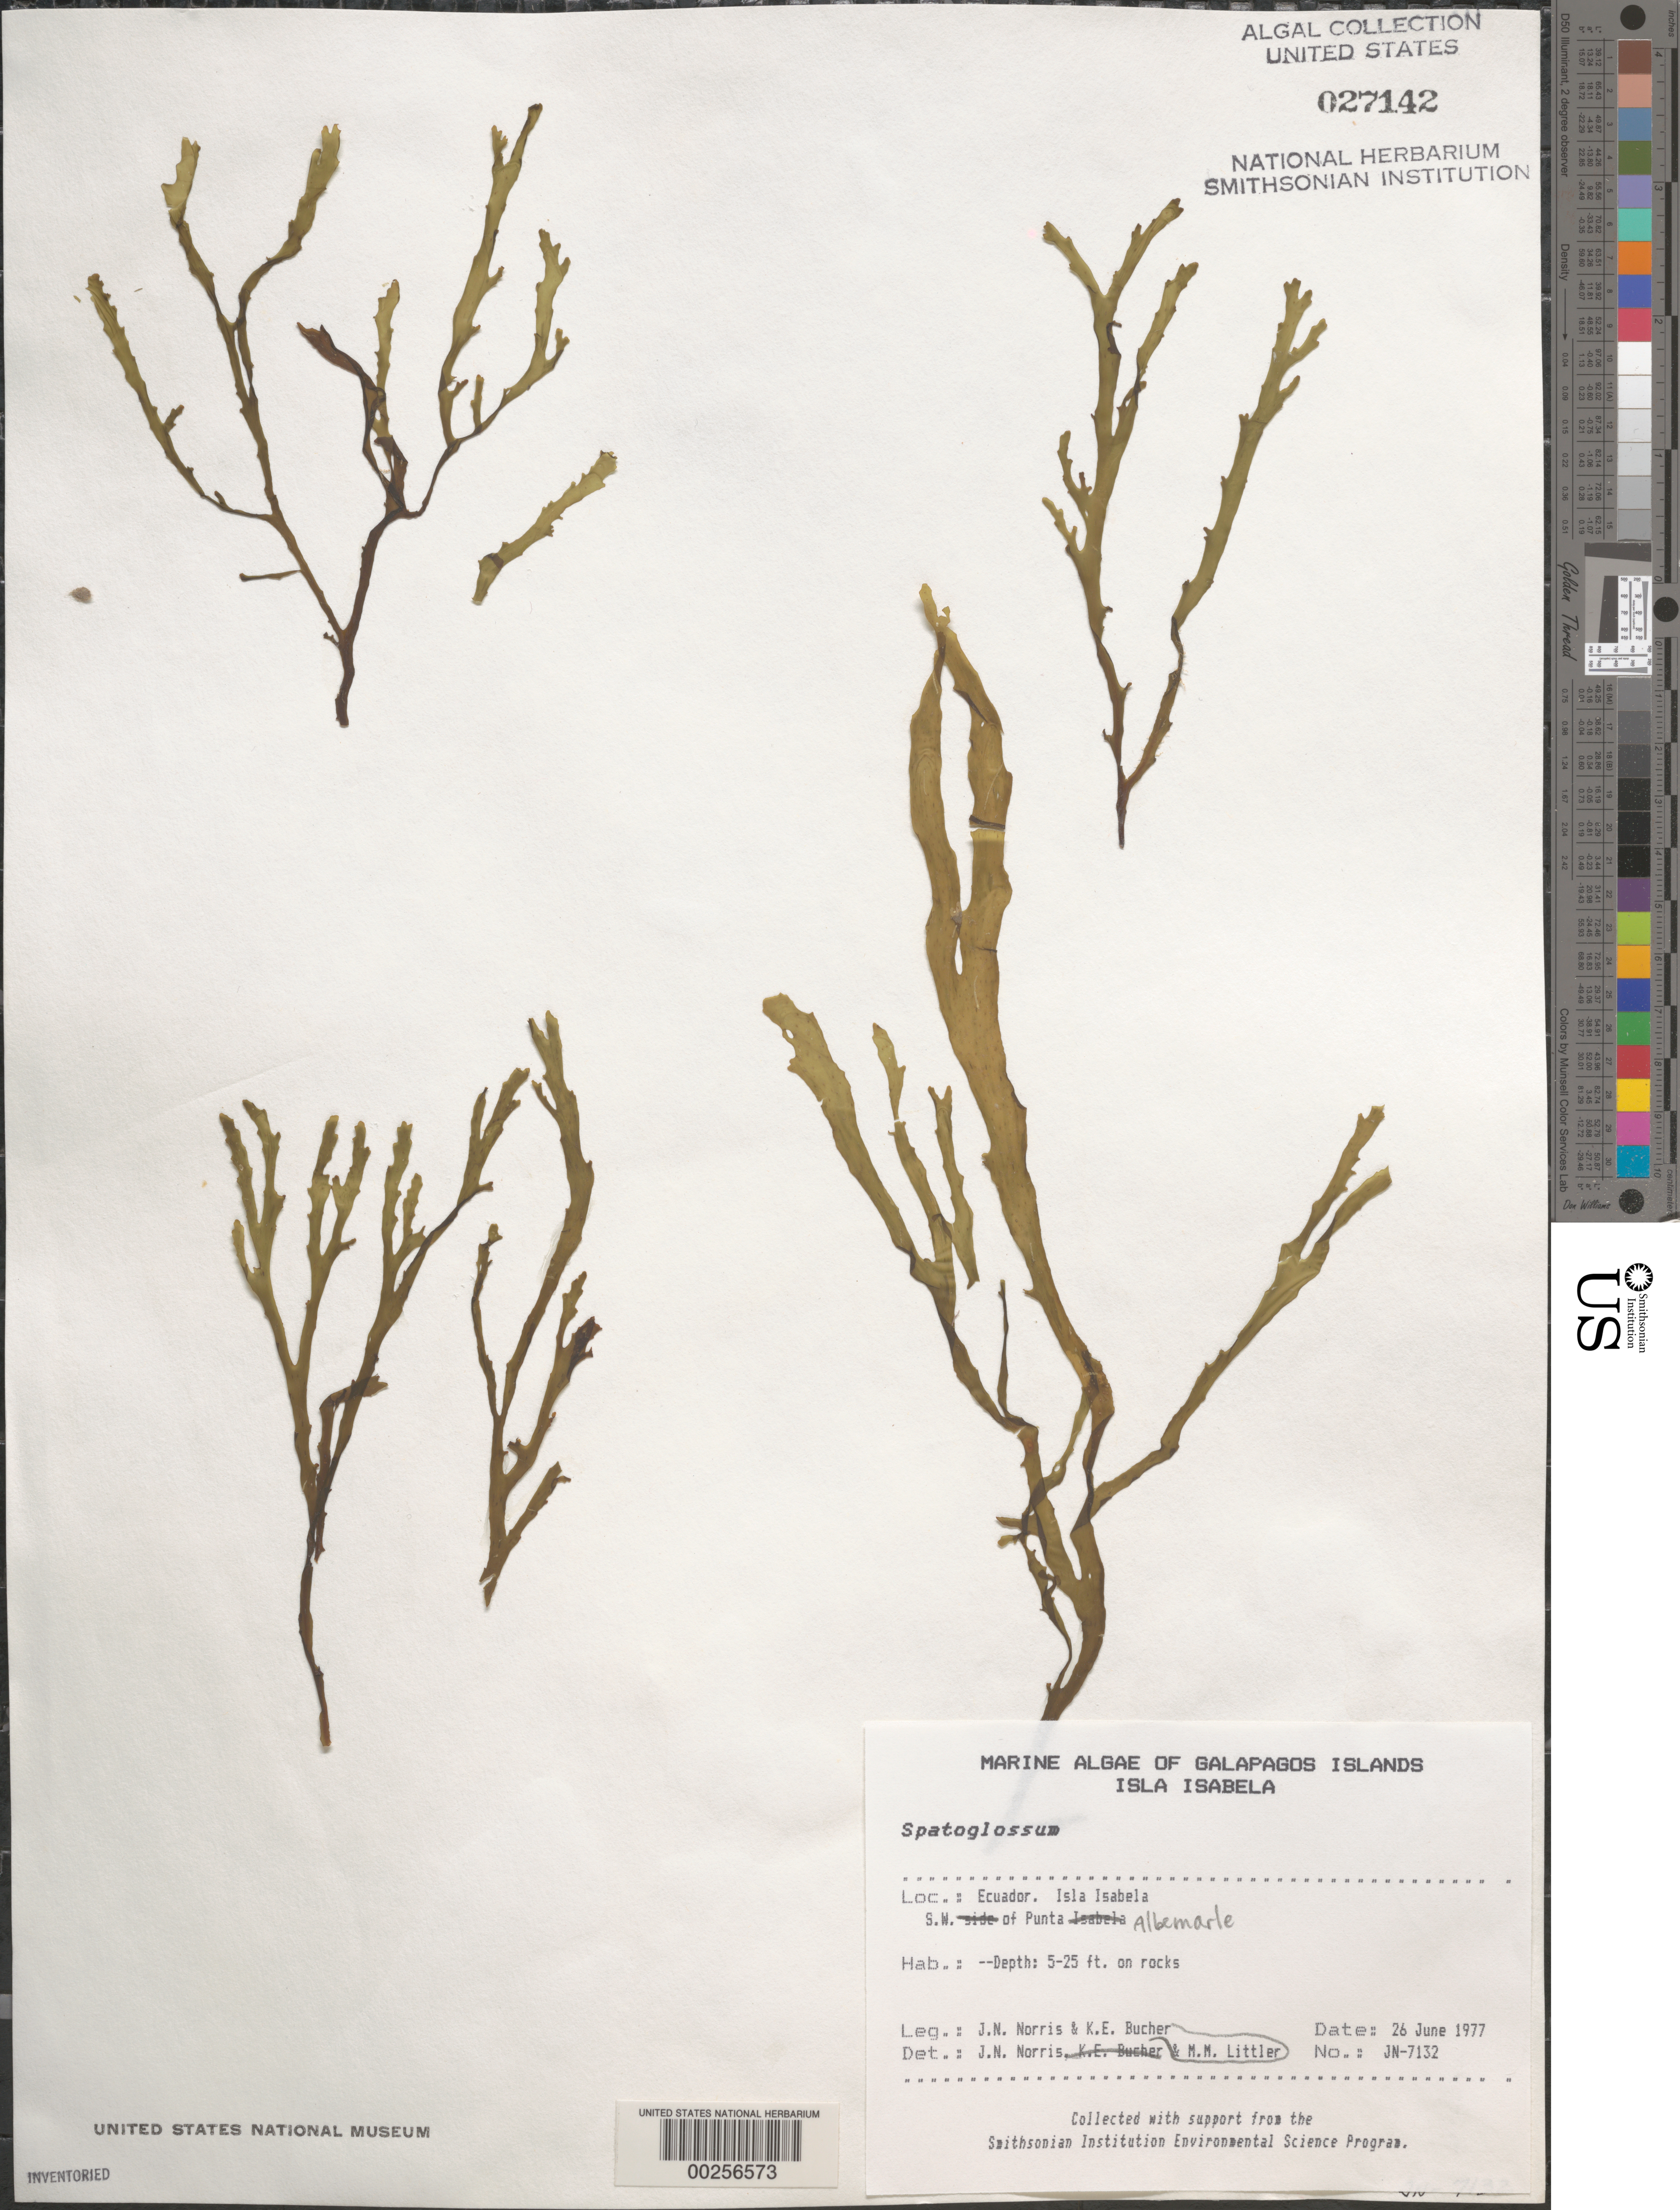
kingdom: Chromista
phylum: Ochrophyta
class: Phaeophyceae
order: Dictyotales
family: Dictyotaceae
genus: Spatoglossum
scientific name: Spatoglossum sp.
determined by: Norris, James N.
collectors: J. N. Norris, K. E. Bucher & M. M. Littler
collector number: JN-7132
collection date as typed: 26 Jun 1977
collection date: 1977-06-26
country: Ecuador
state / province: Colón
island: Isabela [Albemarle]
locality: Southwest of Punta Albemarle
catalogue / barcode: US 27142